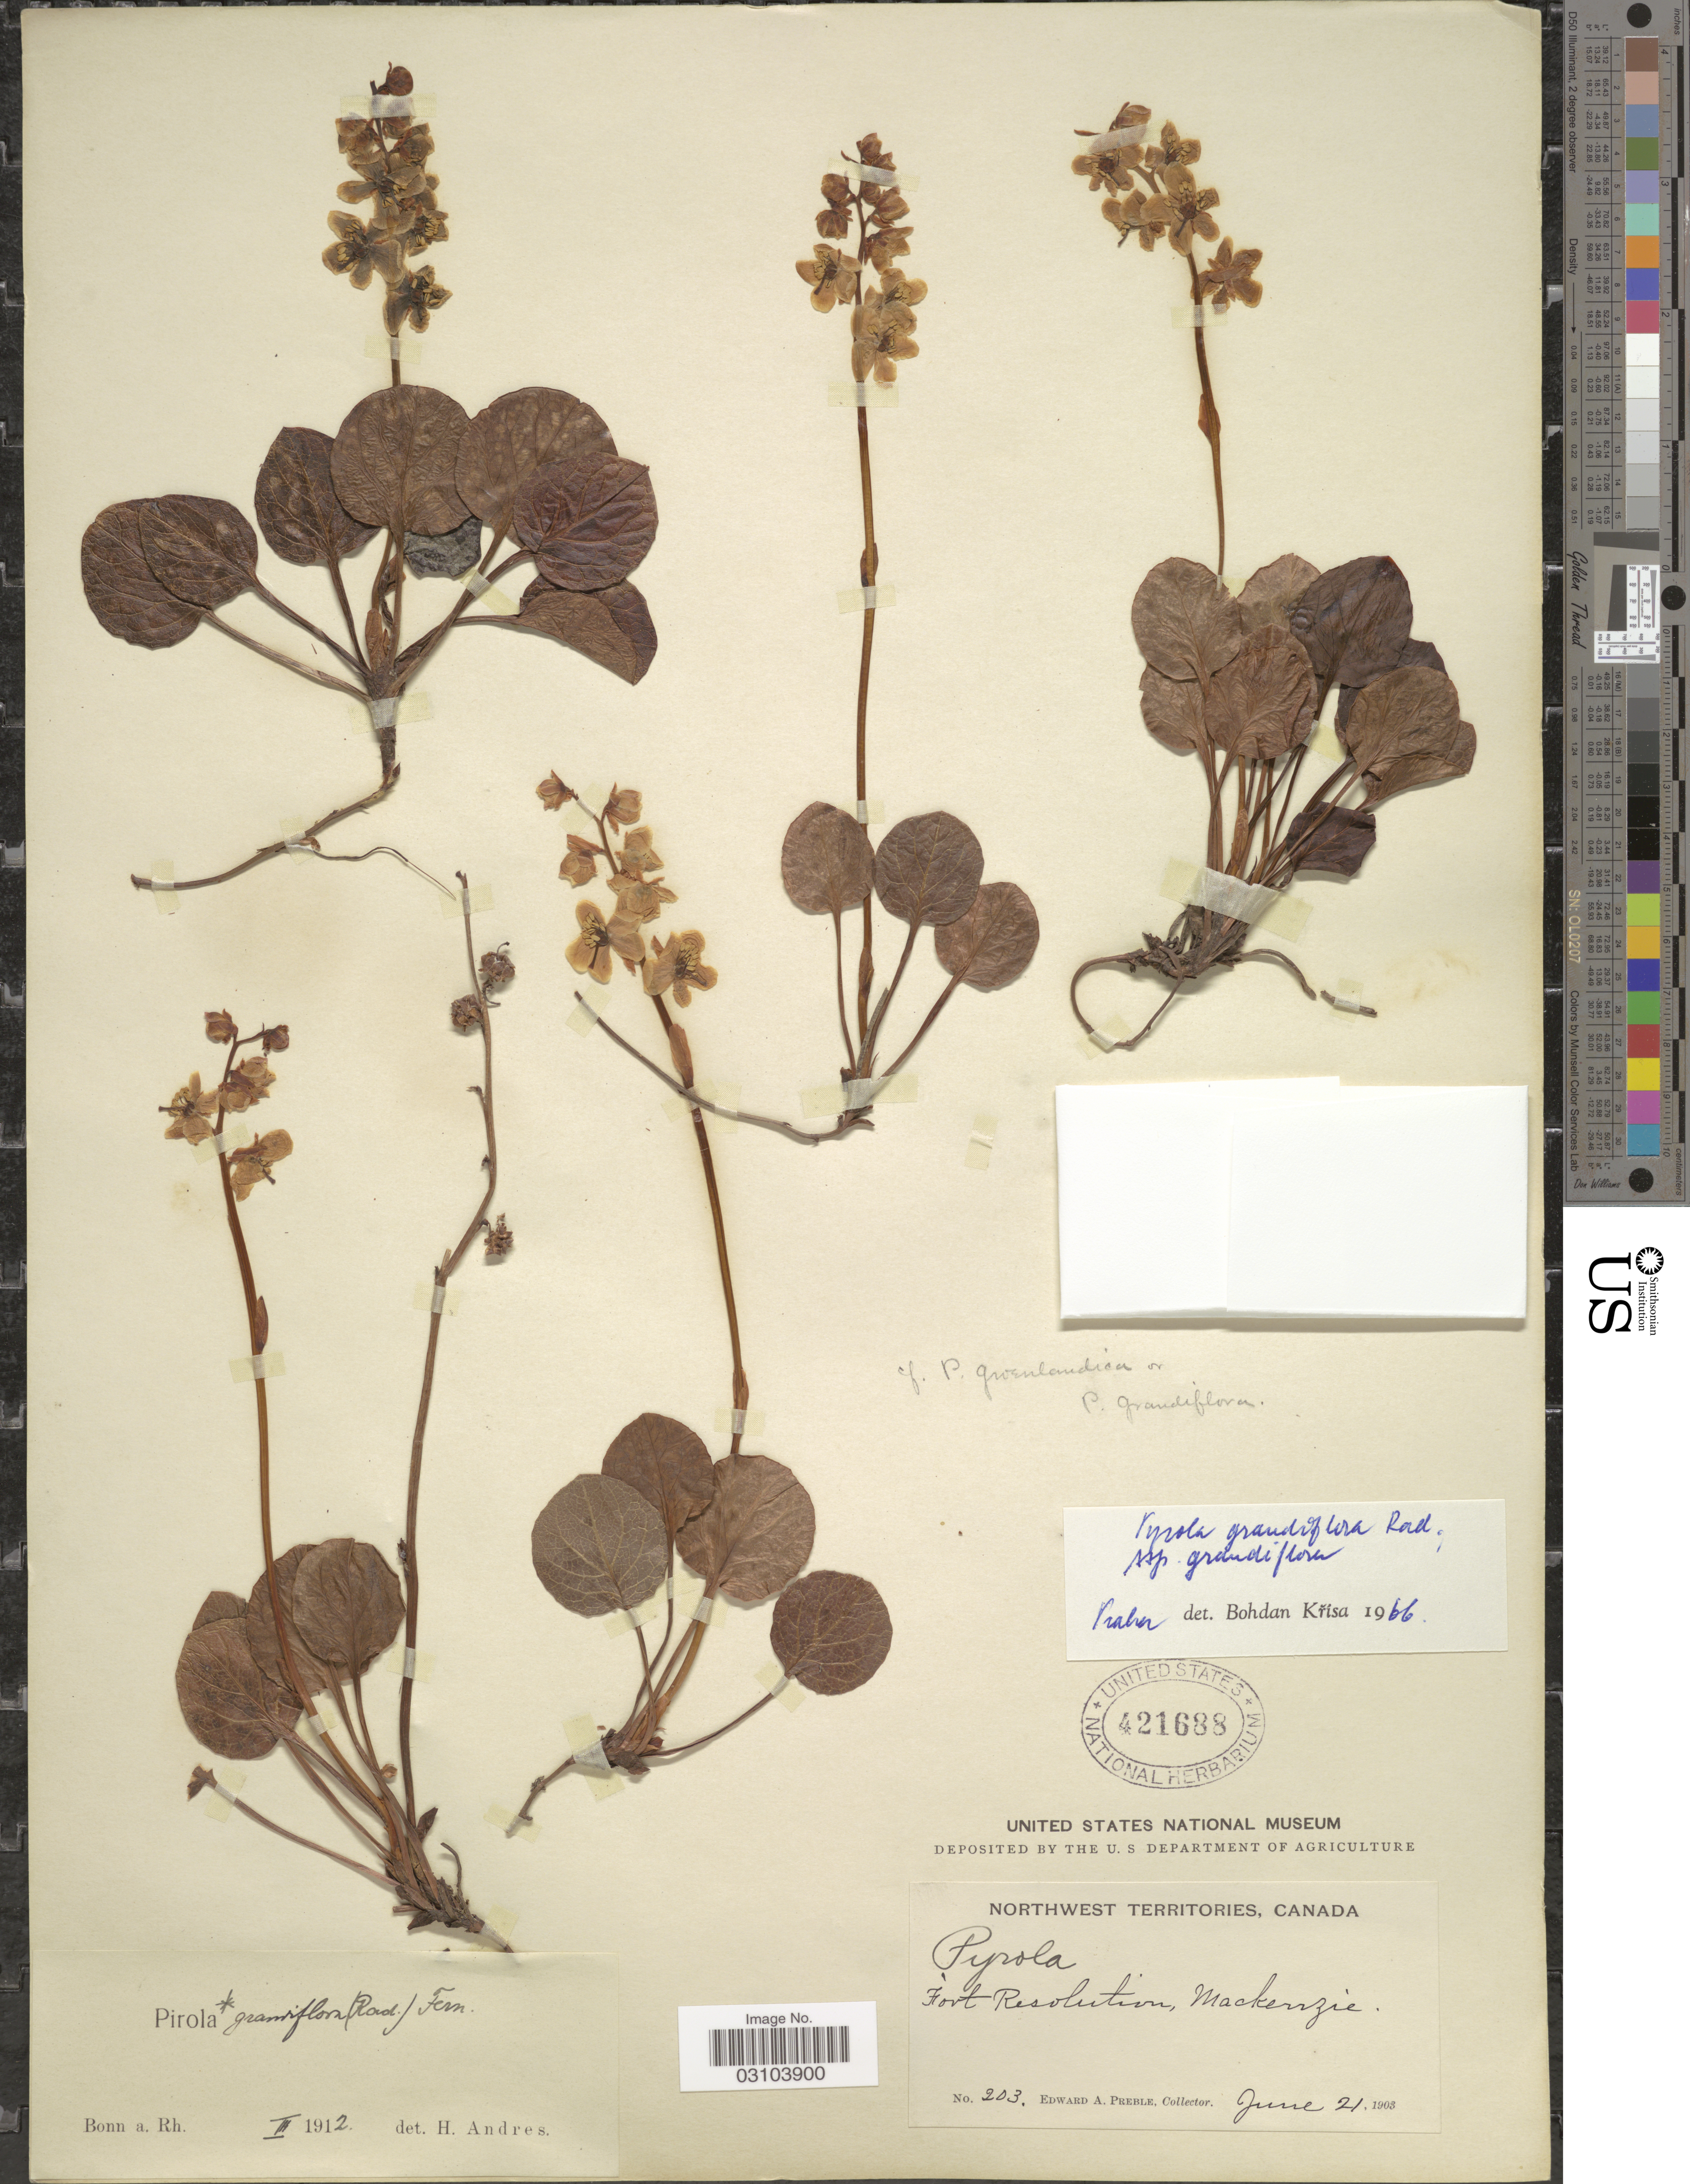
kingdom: Plantae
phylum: Tracheophyta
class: Magnoliopsida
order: Ericales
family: Ericaceae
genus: Pyrola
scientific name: Pyrola grandiflora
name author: Radius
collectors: E. Preble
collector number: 203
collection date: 1903-06-21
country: Canada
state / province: Northwest Territories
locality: Fort Resolution, Mackenzie.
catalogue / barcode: US 421688